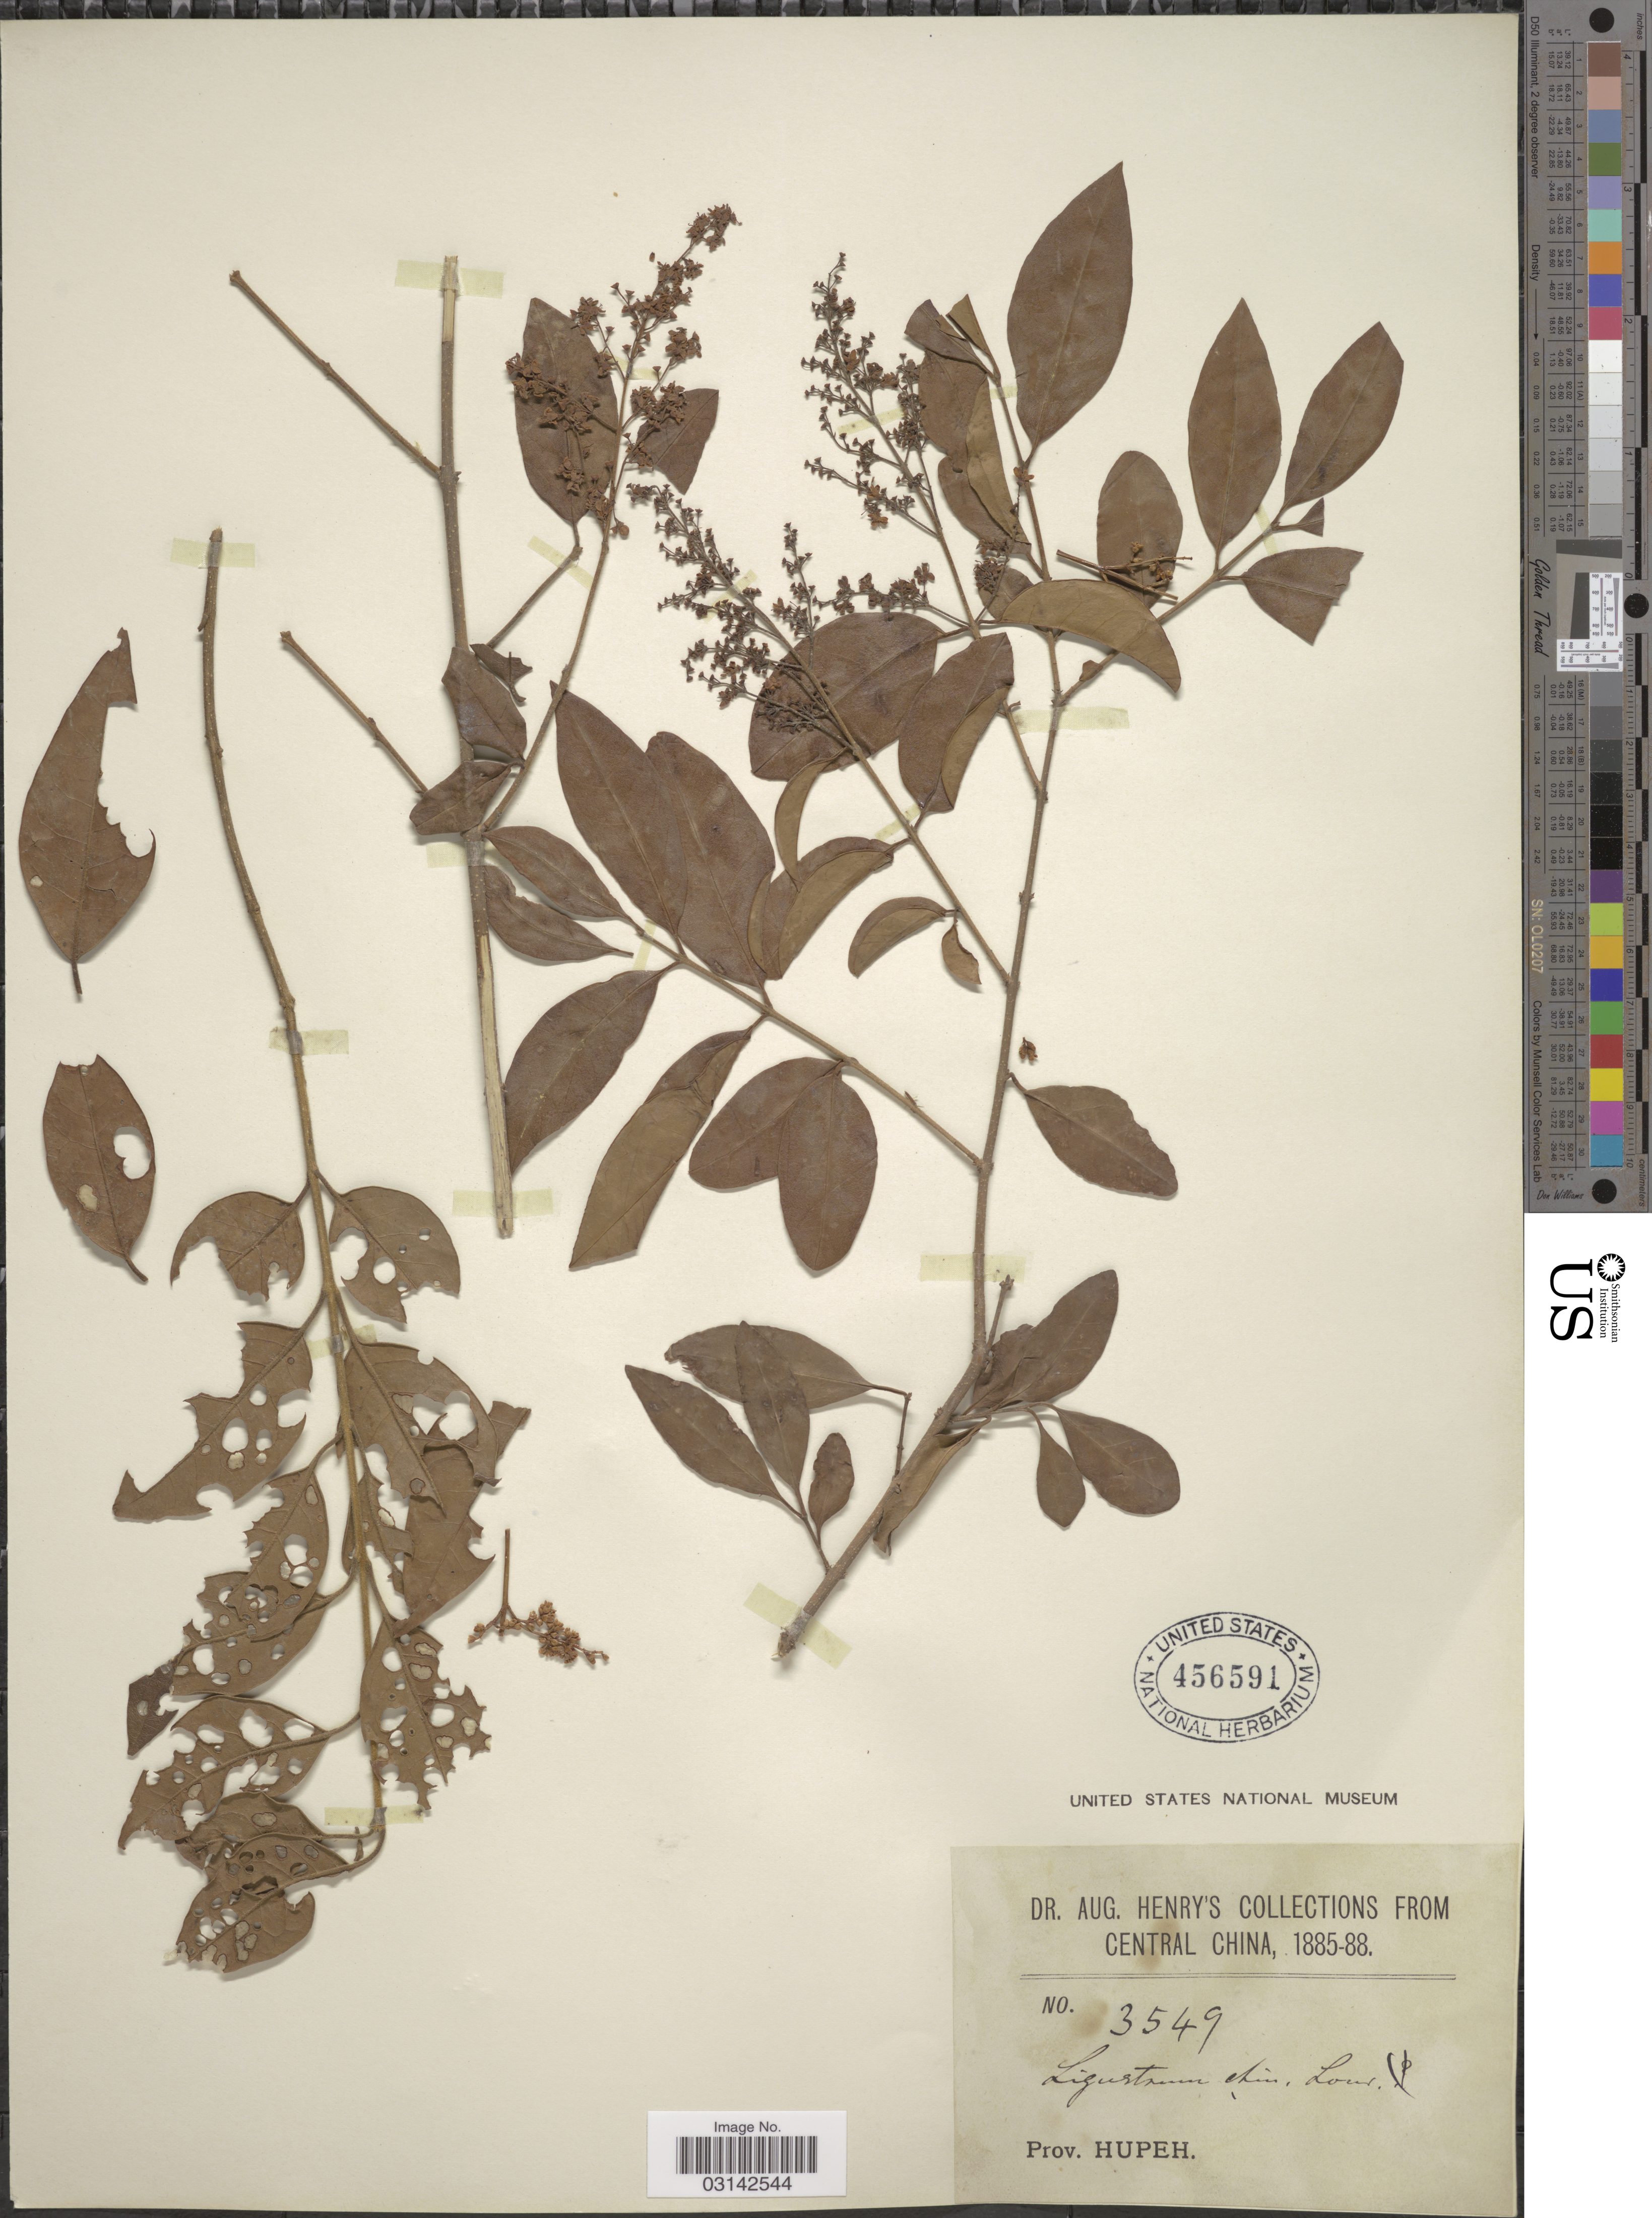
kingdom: Plantae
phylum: Tracheophyta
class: Magnoliopsida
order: Lamiales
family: Oleaceae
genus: Ligustrum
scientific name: Ligustrum sinense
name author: Lour.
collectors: A. Henry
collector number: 3549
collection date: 1885/1888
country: China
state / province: Hubei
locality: Central China, Prov. Hupeh.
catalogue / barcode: US 456591